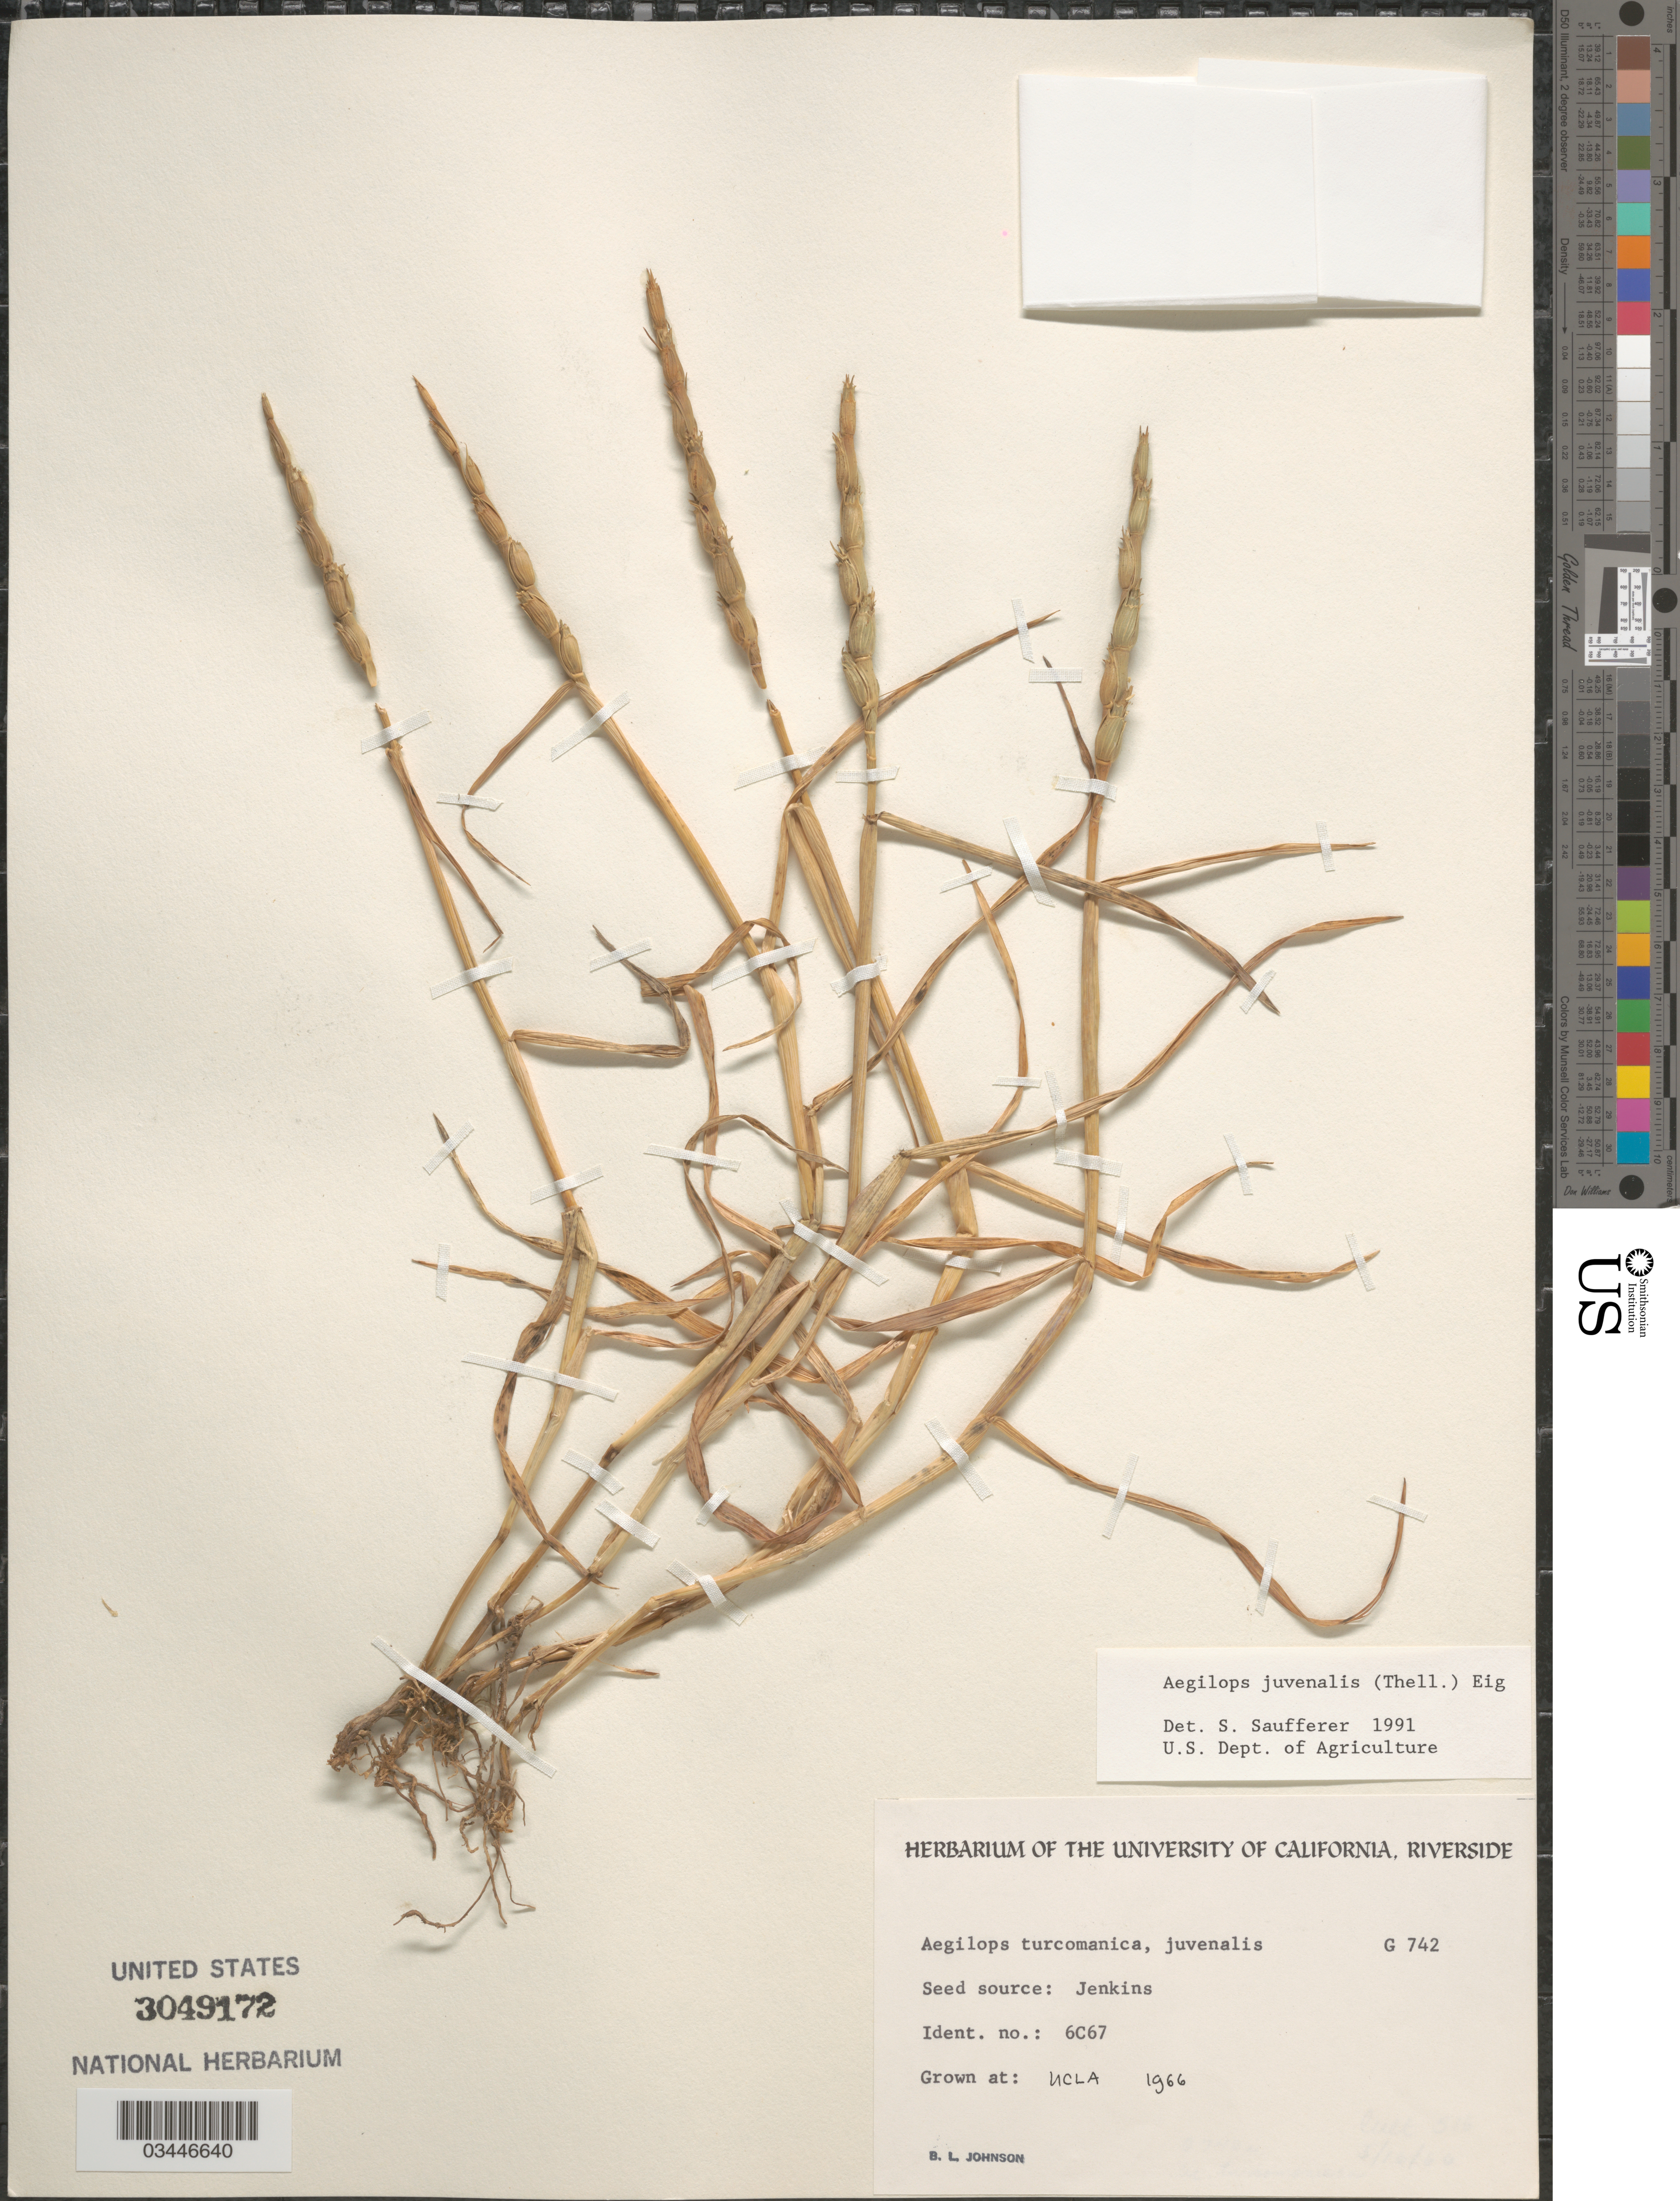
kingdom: Plantae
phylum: Tracheophyta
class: Liliopsida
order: Poales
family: Poaceae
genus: Aegilops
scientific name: Aegilops juvenalis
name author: (Thell.) Eig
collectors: B. Johnson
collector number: G742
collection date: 1966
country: United States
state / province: California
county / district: Los Angeles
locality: UCLA.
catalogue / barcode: US 3049172